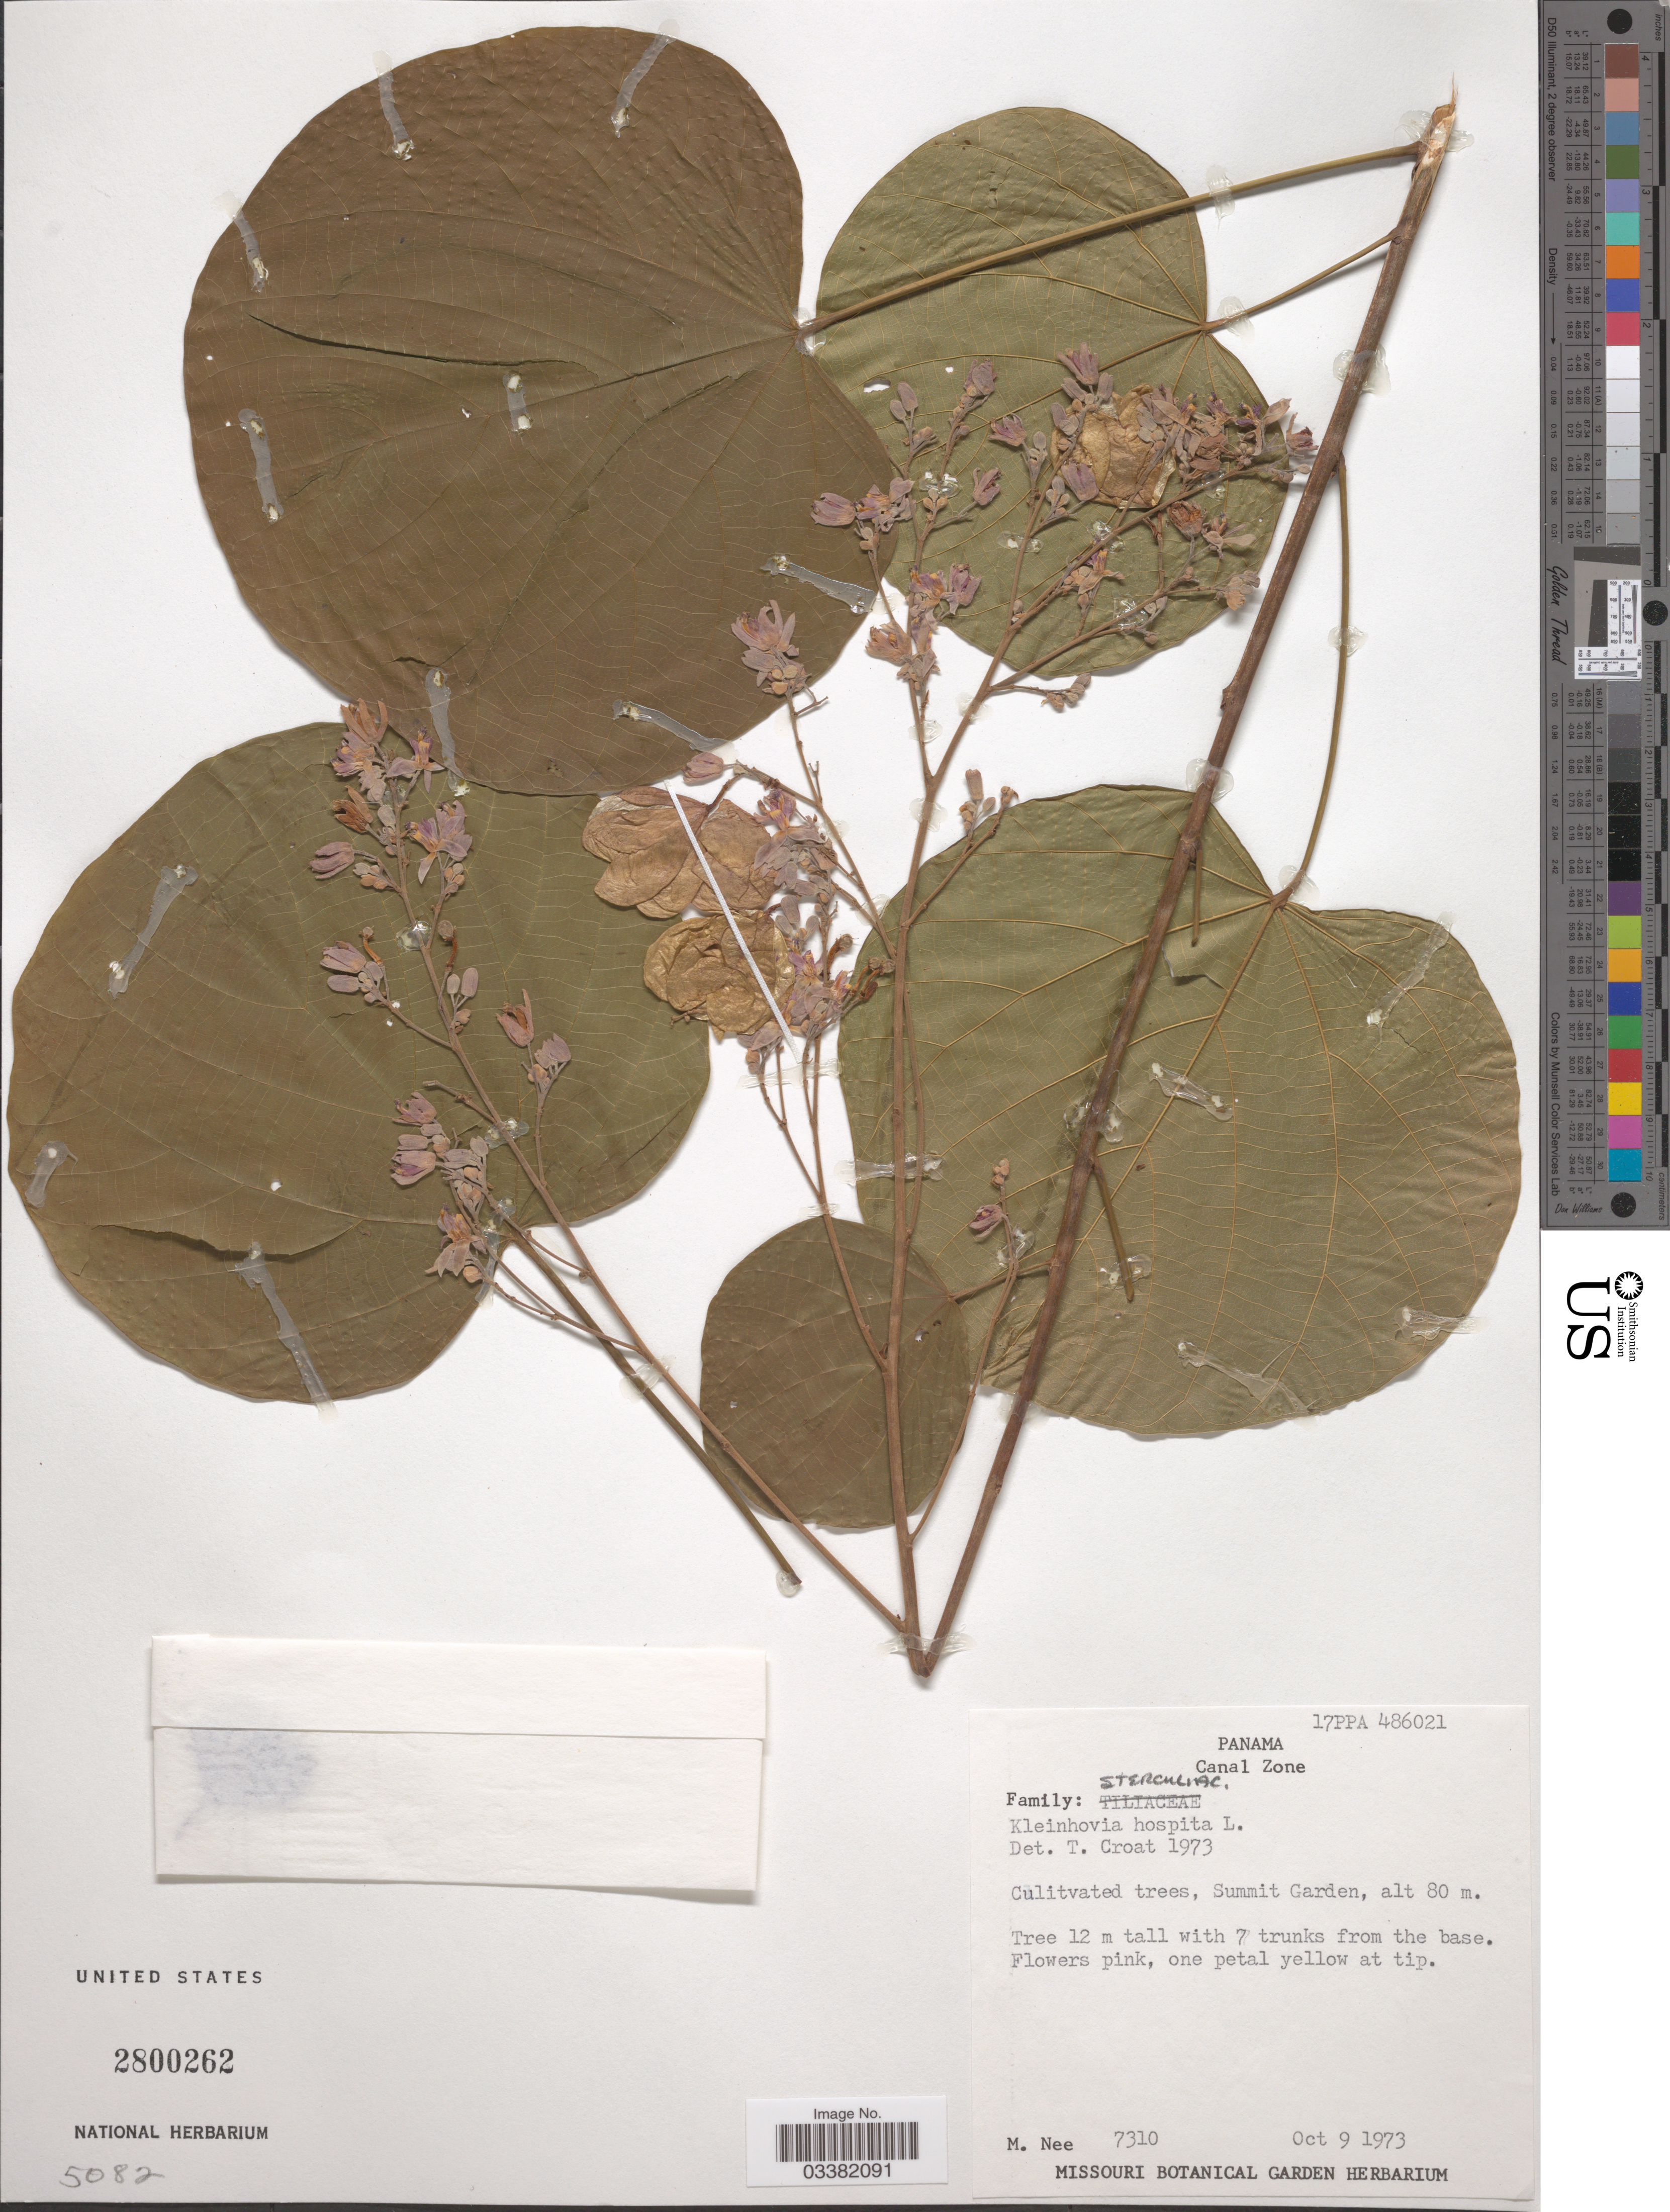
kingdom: Plantae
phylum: Tracheophyta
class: Magnoliopsida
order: Malvales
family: Malvaceae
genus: Kleinhovia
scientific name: Kleinhovia hospita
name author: L.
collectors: M. Nee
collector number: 7310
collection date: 1973-10-09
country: Panama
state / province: Colón / Panamá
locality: Canal Zone. Summit Garden.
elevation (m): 80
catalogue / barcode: US 2800262